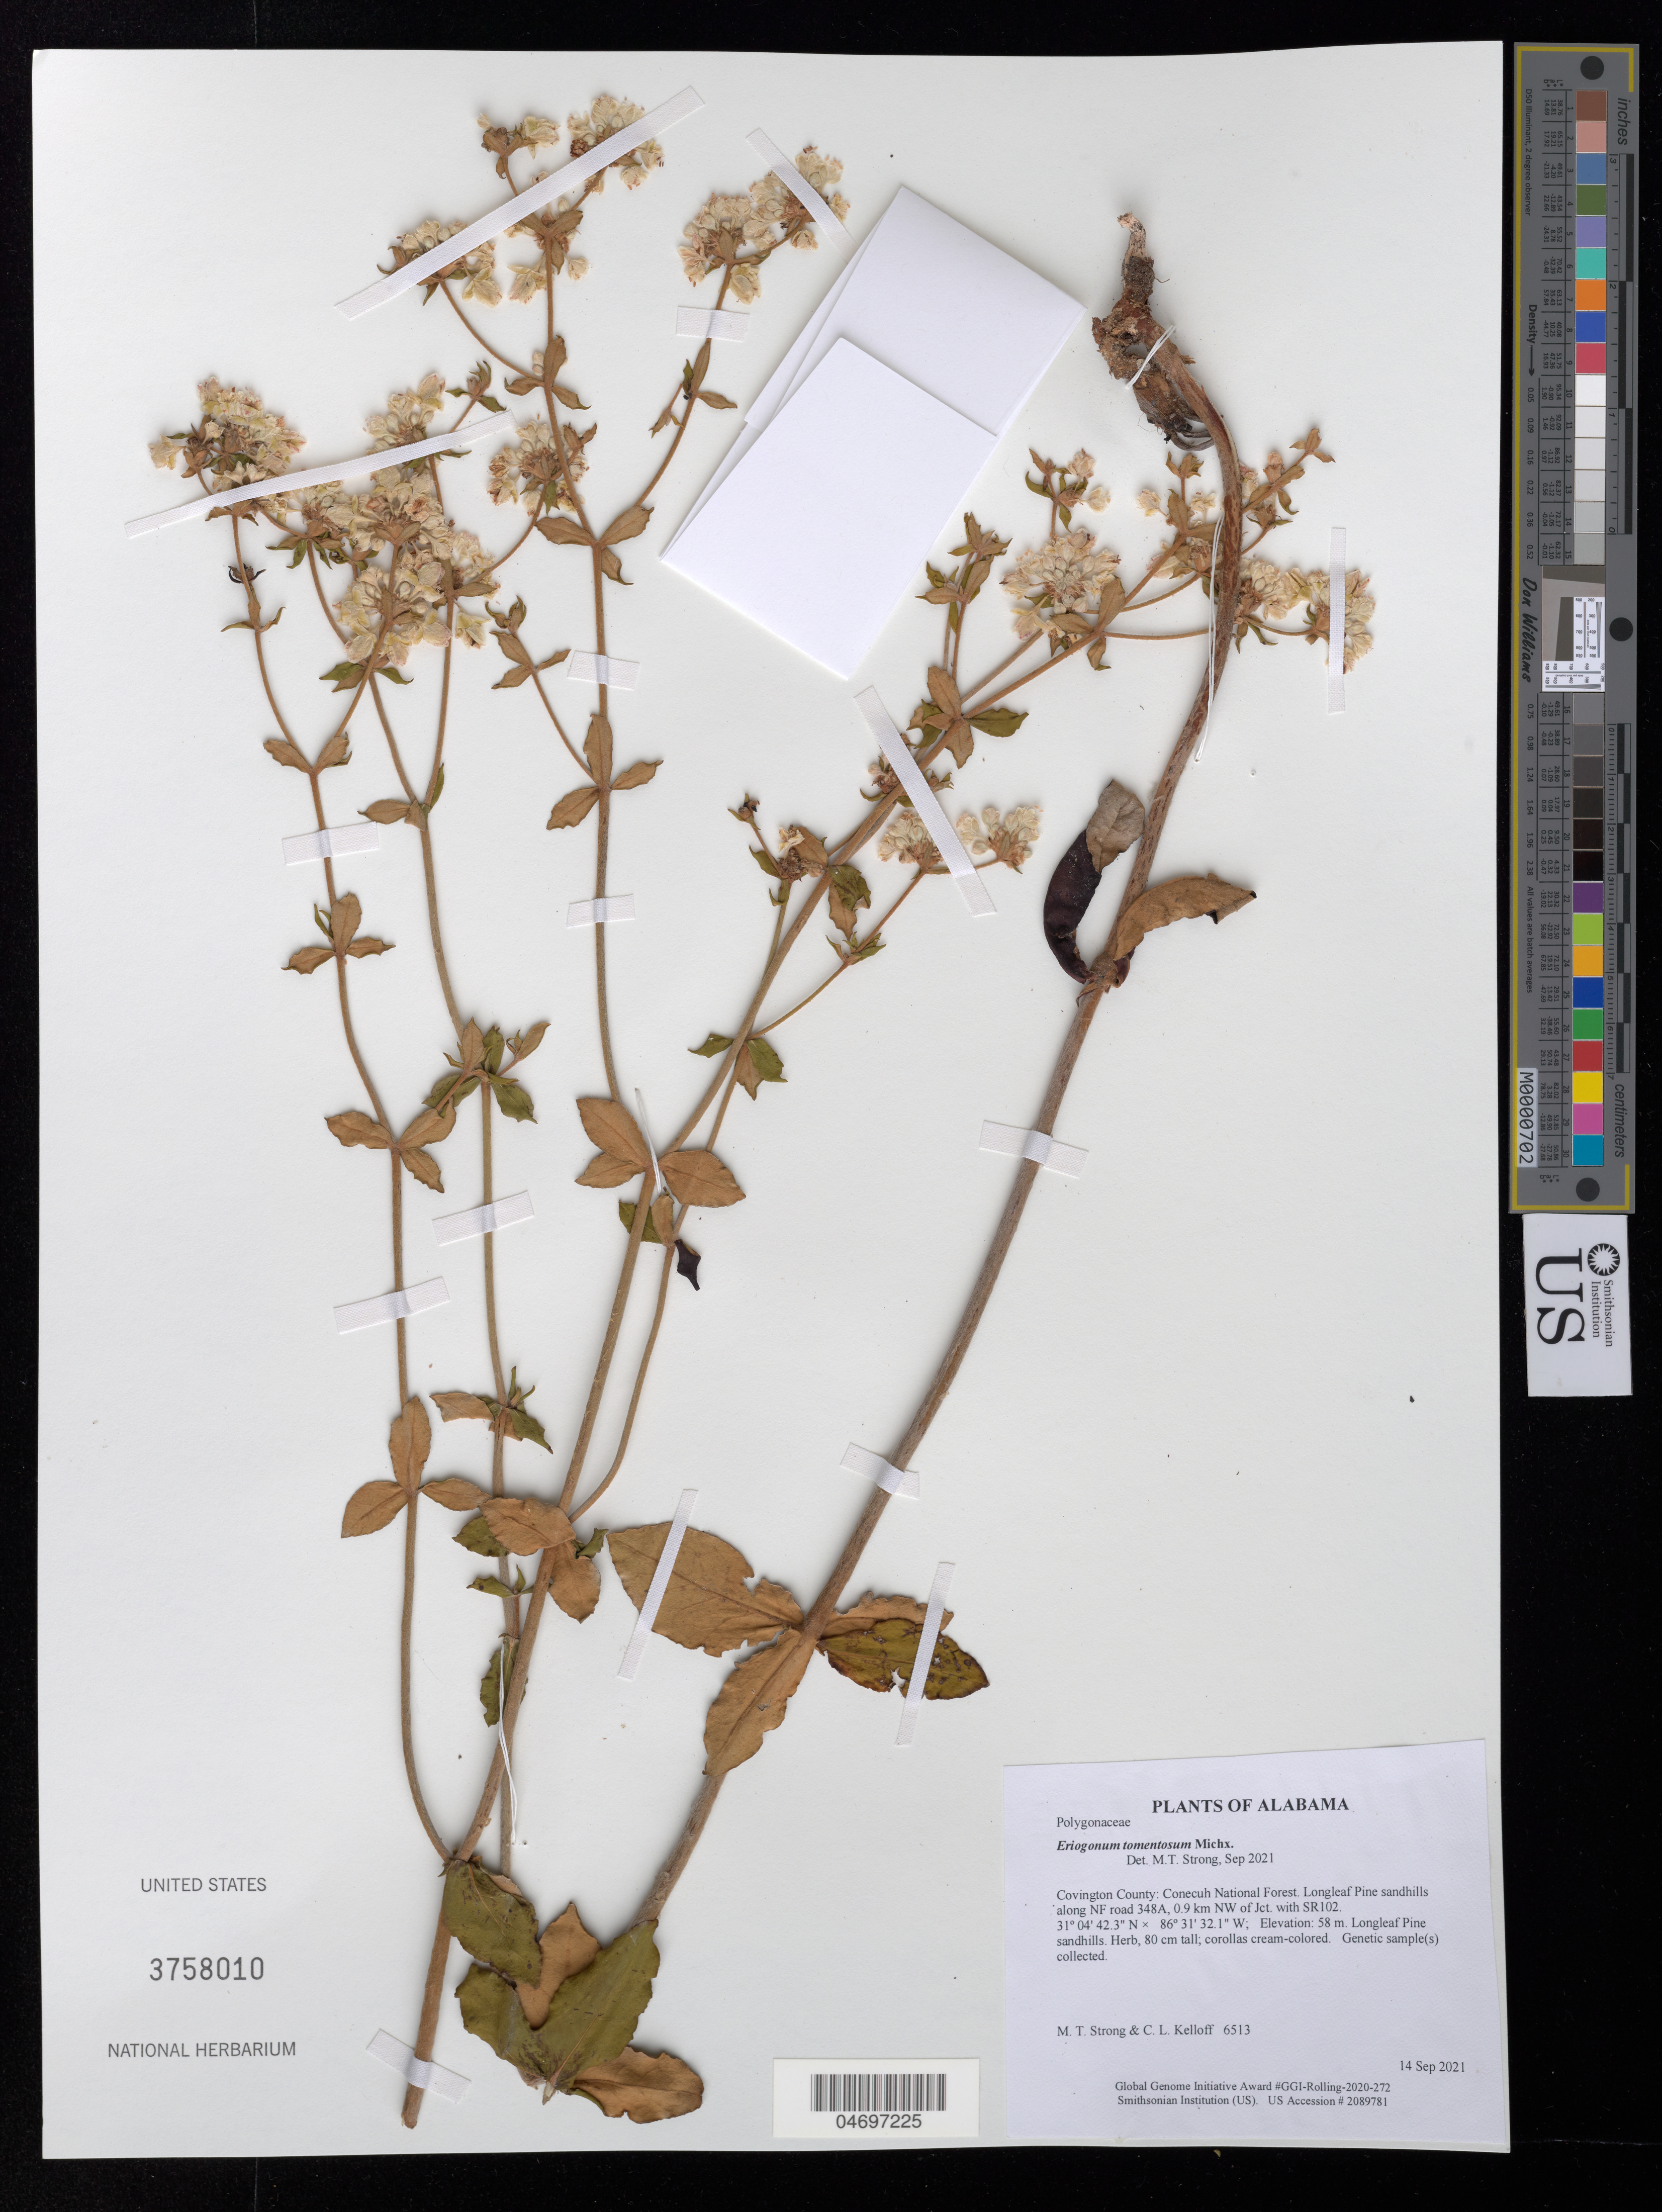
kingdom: Plantae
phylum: Tracheophyta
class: Magnoliopsida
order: Caryophyllales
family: Polygonaceae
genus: Eriogonum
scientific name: Eriogonum tomentosum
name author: Michx.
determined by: Strong, Mark T.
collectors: M. T. Strong & C. L. Kelloff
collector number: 6513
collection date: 2021-09-14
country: United States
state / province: Alabama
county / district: Covington County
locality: Conecuh National Forest. Longleaf Pine sandhills along NF road 348A, 0.9 km NW of Jct. with SR102.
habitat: Longleaf Pine sandhills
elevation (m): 58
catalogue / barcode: US 3758010